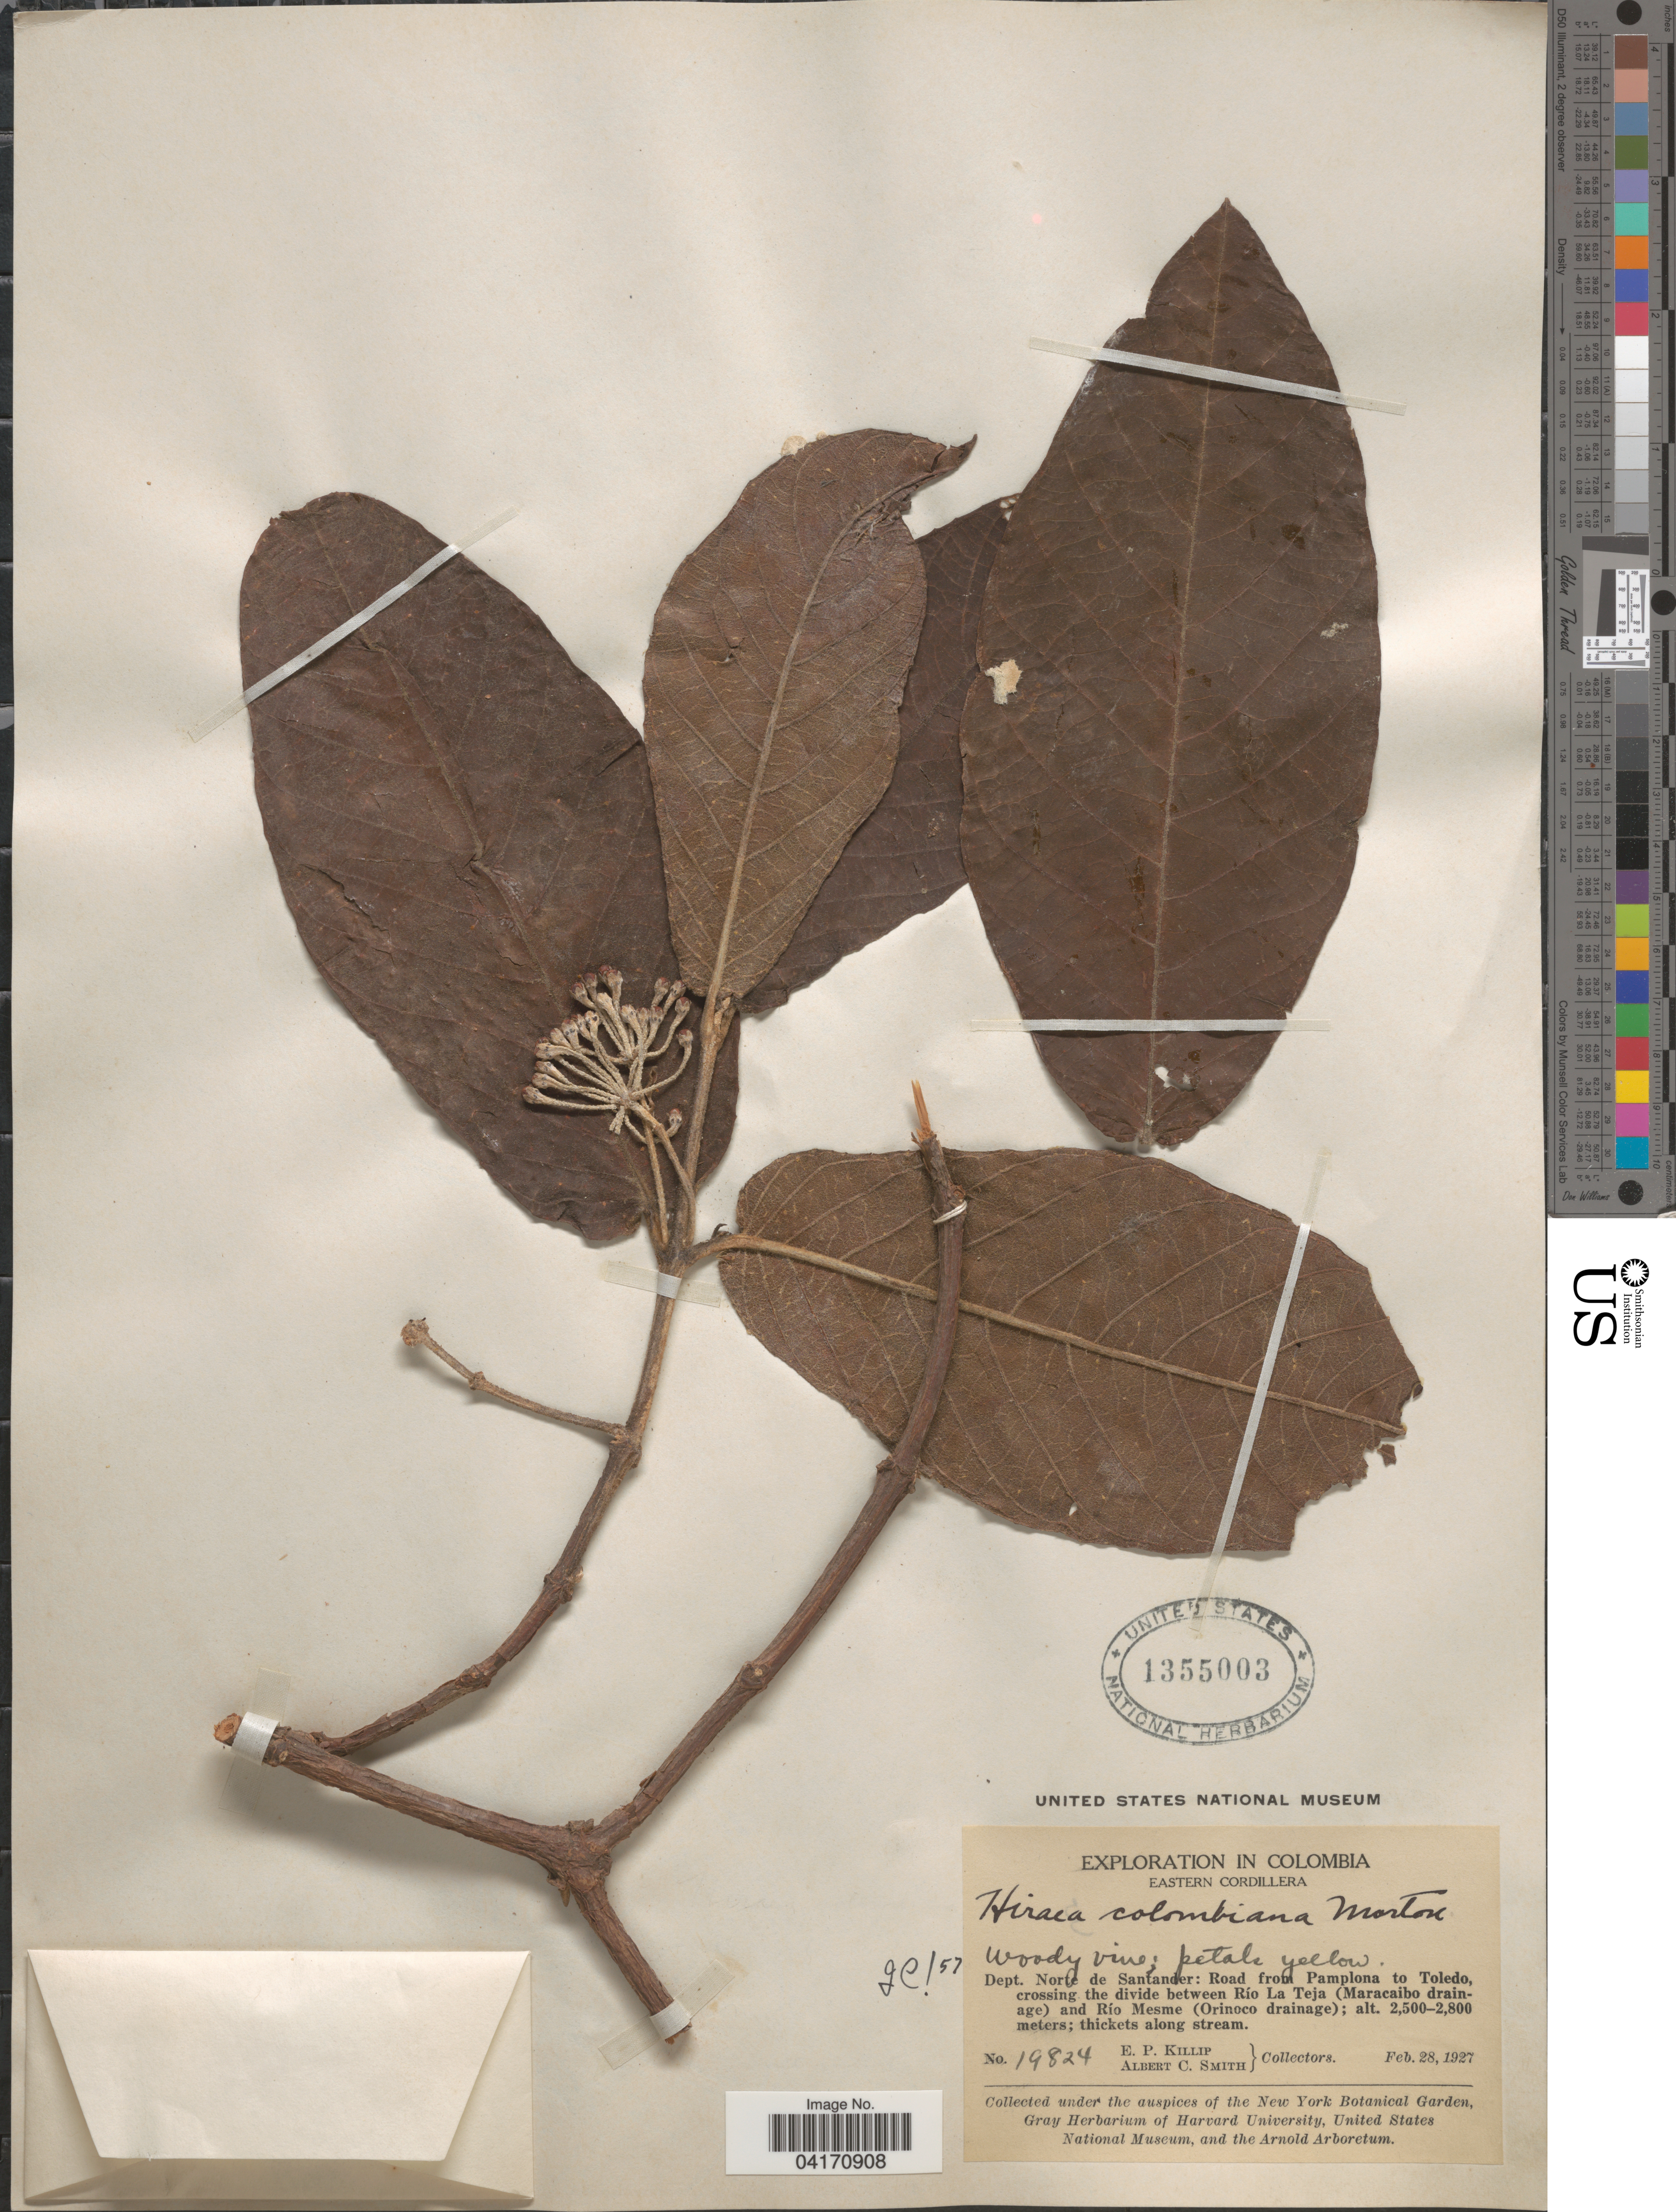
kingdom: Plantae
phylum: Tracheophyta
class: Magnoliopsida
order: Malpighiales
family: Malpighiaceae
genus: Hiraea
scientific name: Hiraea colombiana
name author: C.V. Morton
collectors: E. P. Killip & A. C. Smith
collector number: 19824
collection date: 1927-02-28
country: Colombia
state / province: Norte de Santander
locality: Exploration in Colombia. Eastern Cordillera. Dept. Norte de Santander: Road from Pamplona to Toledo, crossing the divide between Río La Teja (Maracaibo drainage) and Río Mesme (Orinoco drainage).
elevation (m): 2500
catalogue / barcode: US 1355003